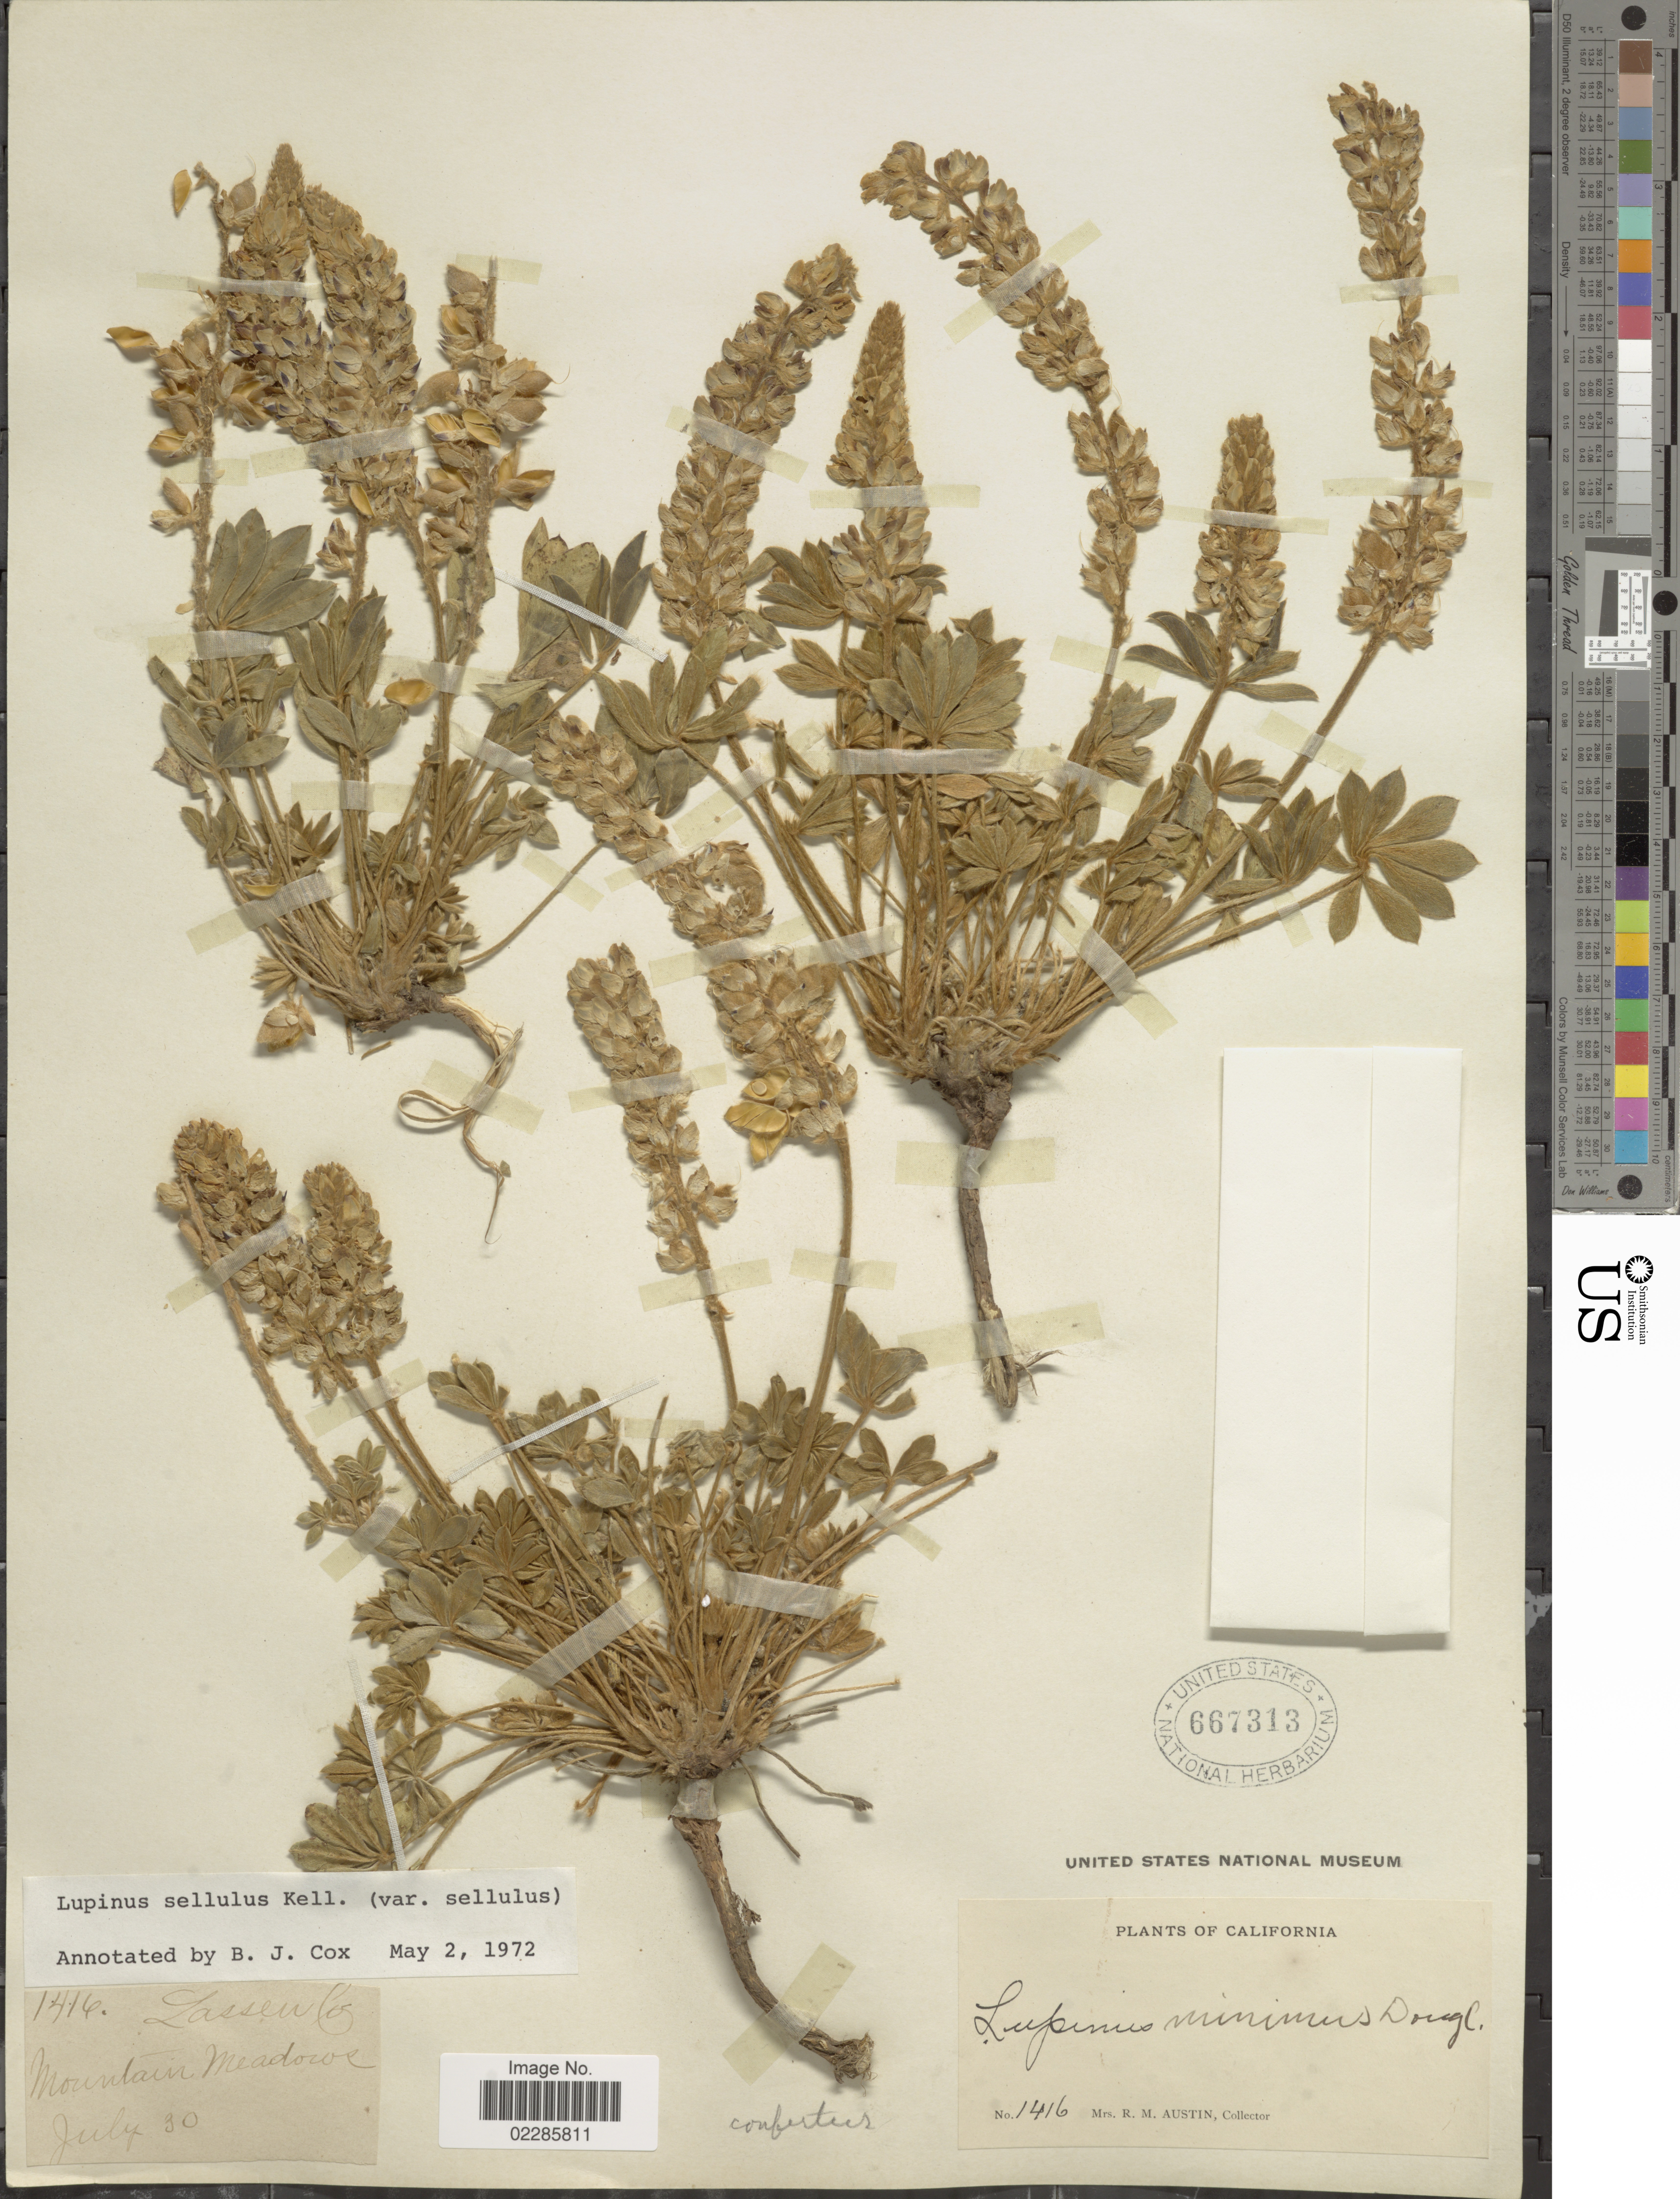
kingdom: Plantae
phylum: Tracheophyta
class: Magnoliopsida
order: Fabales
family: Fabaceae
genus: Lupinus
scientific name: Lupinus sellulus var. sellulus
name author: Kellogg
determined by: Cox, B. J.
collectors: R. Austin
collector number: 1416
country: United States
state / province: California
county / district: Lassen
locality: Mountains Meadows, Lassen Co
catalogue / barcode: US 667313